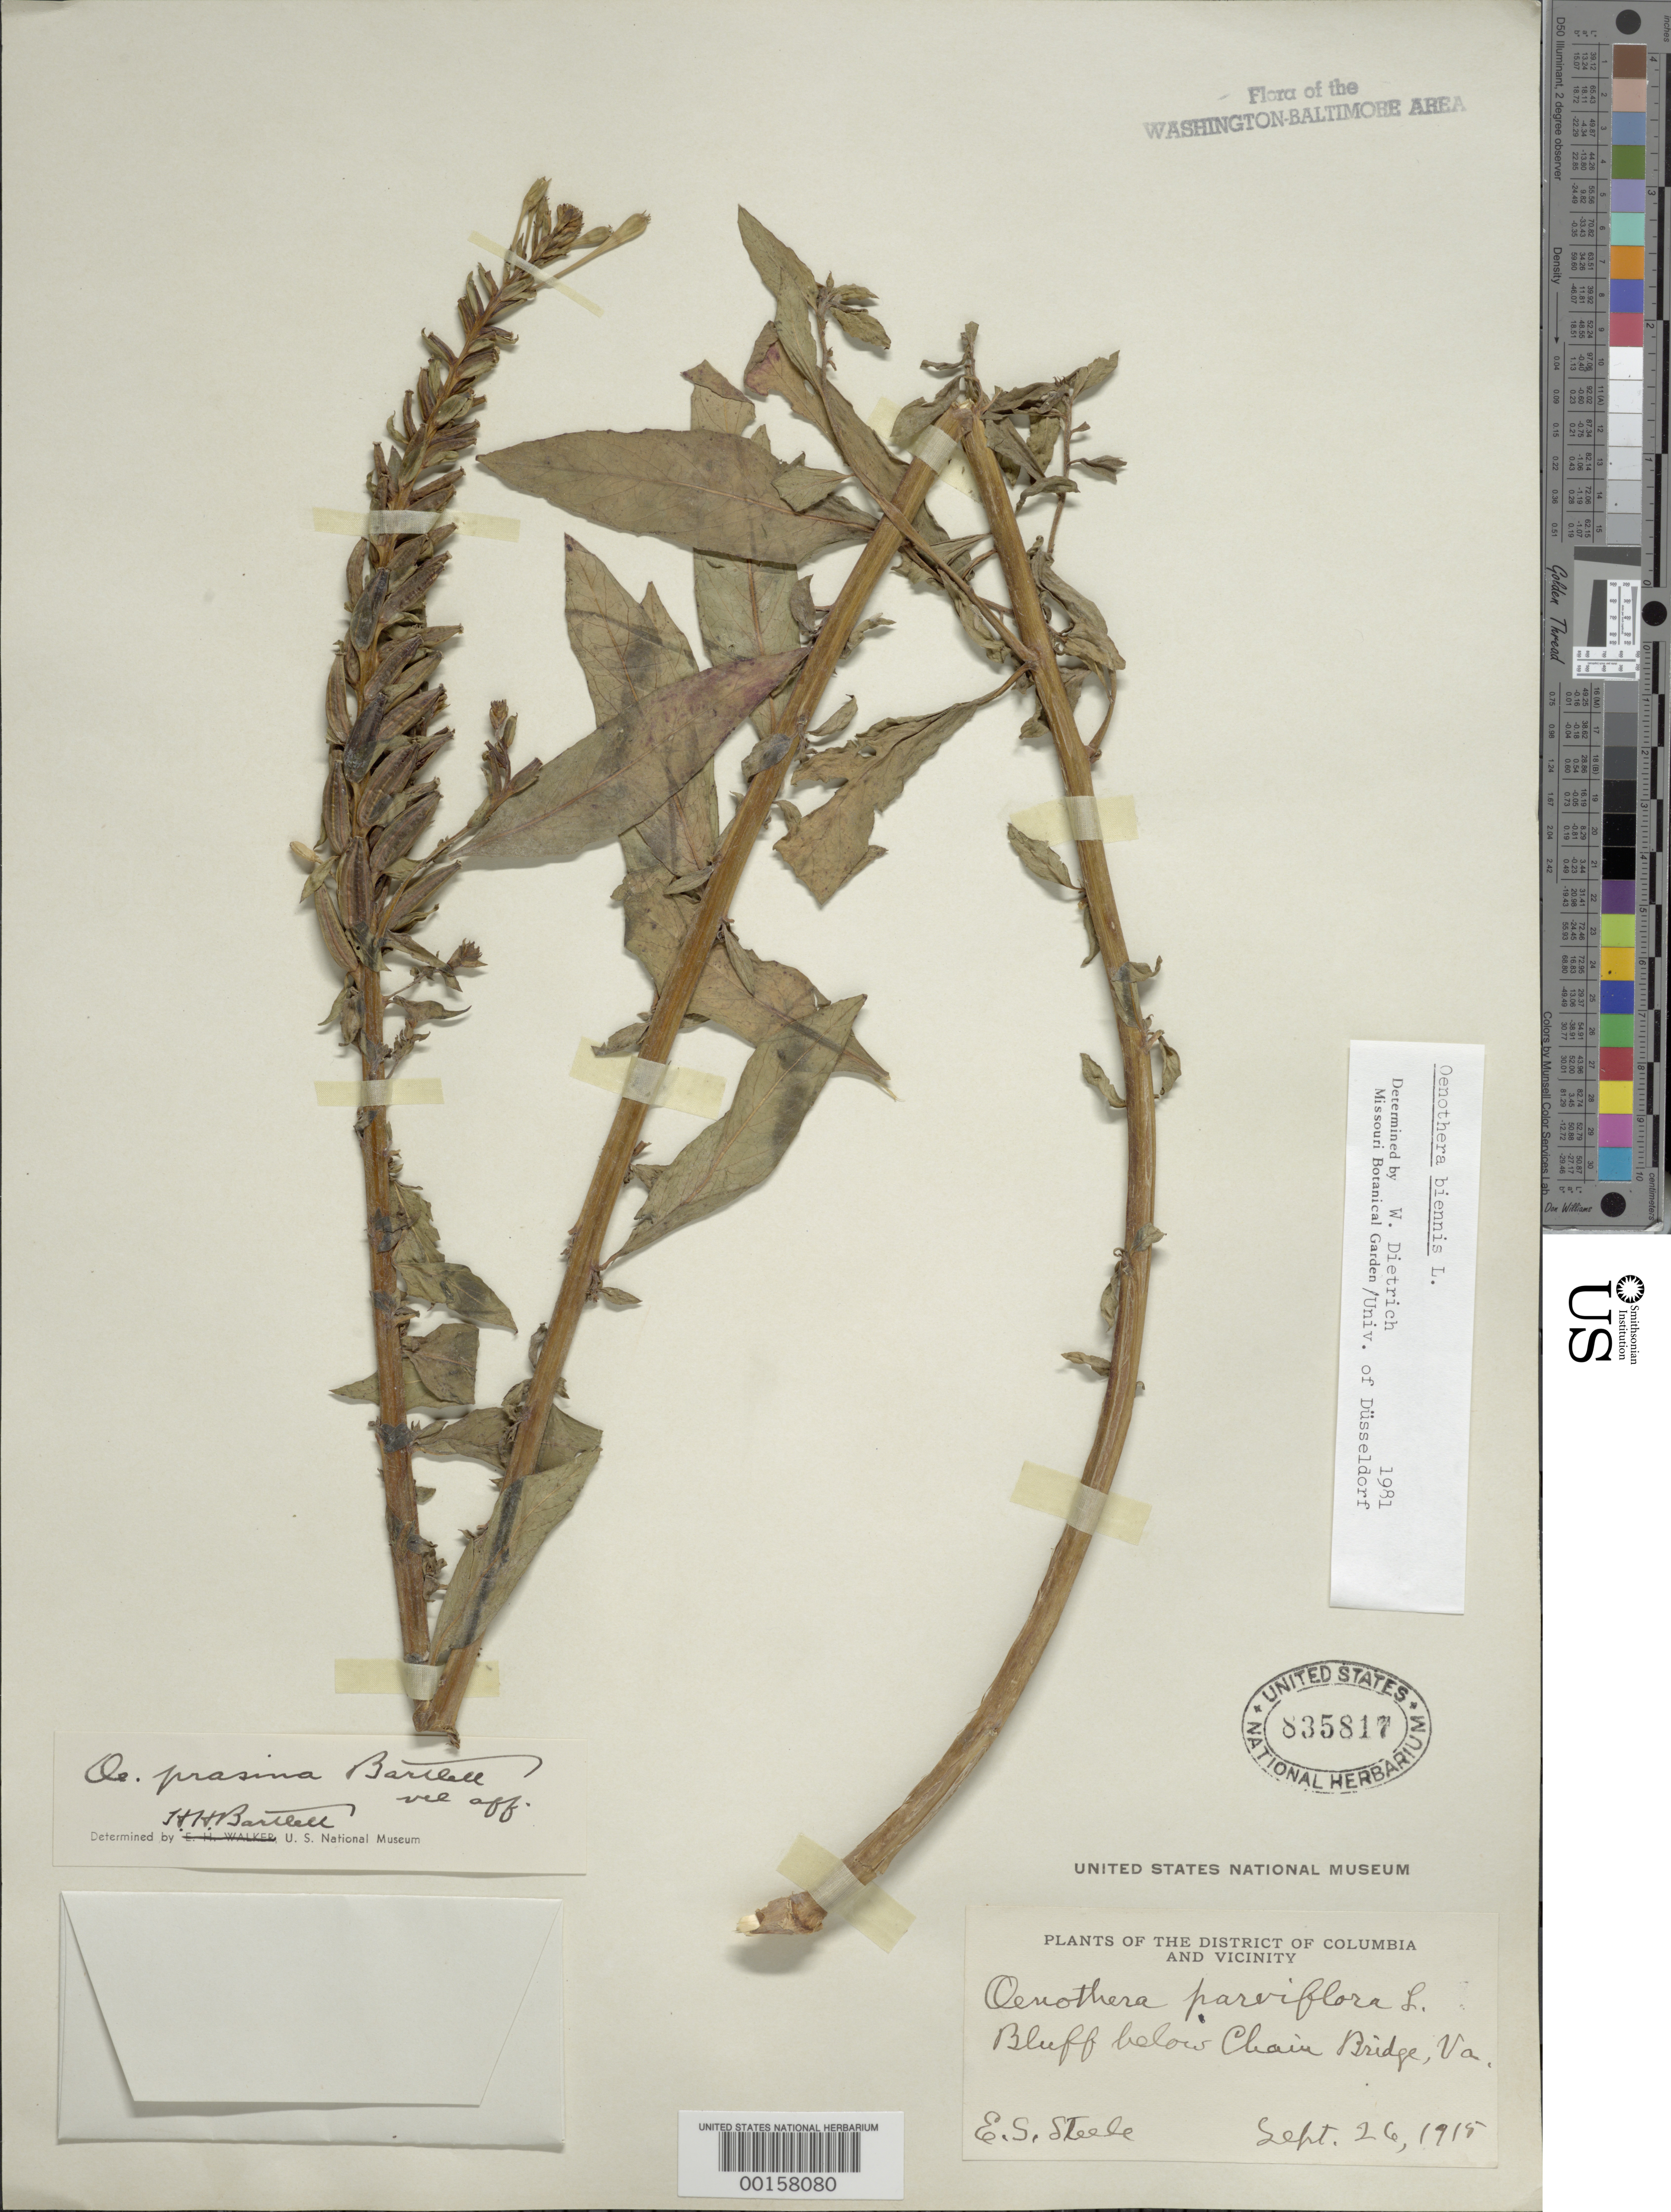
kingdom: Plantae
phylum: Tracheophyta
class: Magnoliopsida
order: Myrtales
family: Onagraceae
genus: Oenothera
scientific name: Oenothera biennis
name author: L.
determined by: Dietrich, W.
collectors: E. Steele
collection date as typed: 26 Sep 1915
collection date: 1915-09-26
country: United States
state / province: Virginia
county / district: Fairfax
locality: Below Chain Bridge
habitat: Bluff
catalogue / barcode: US 835817